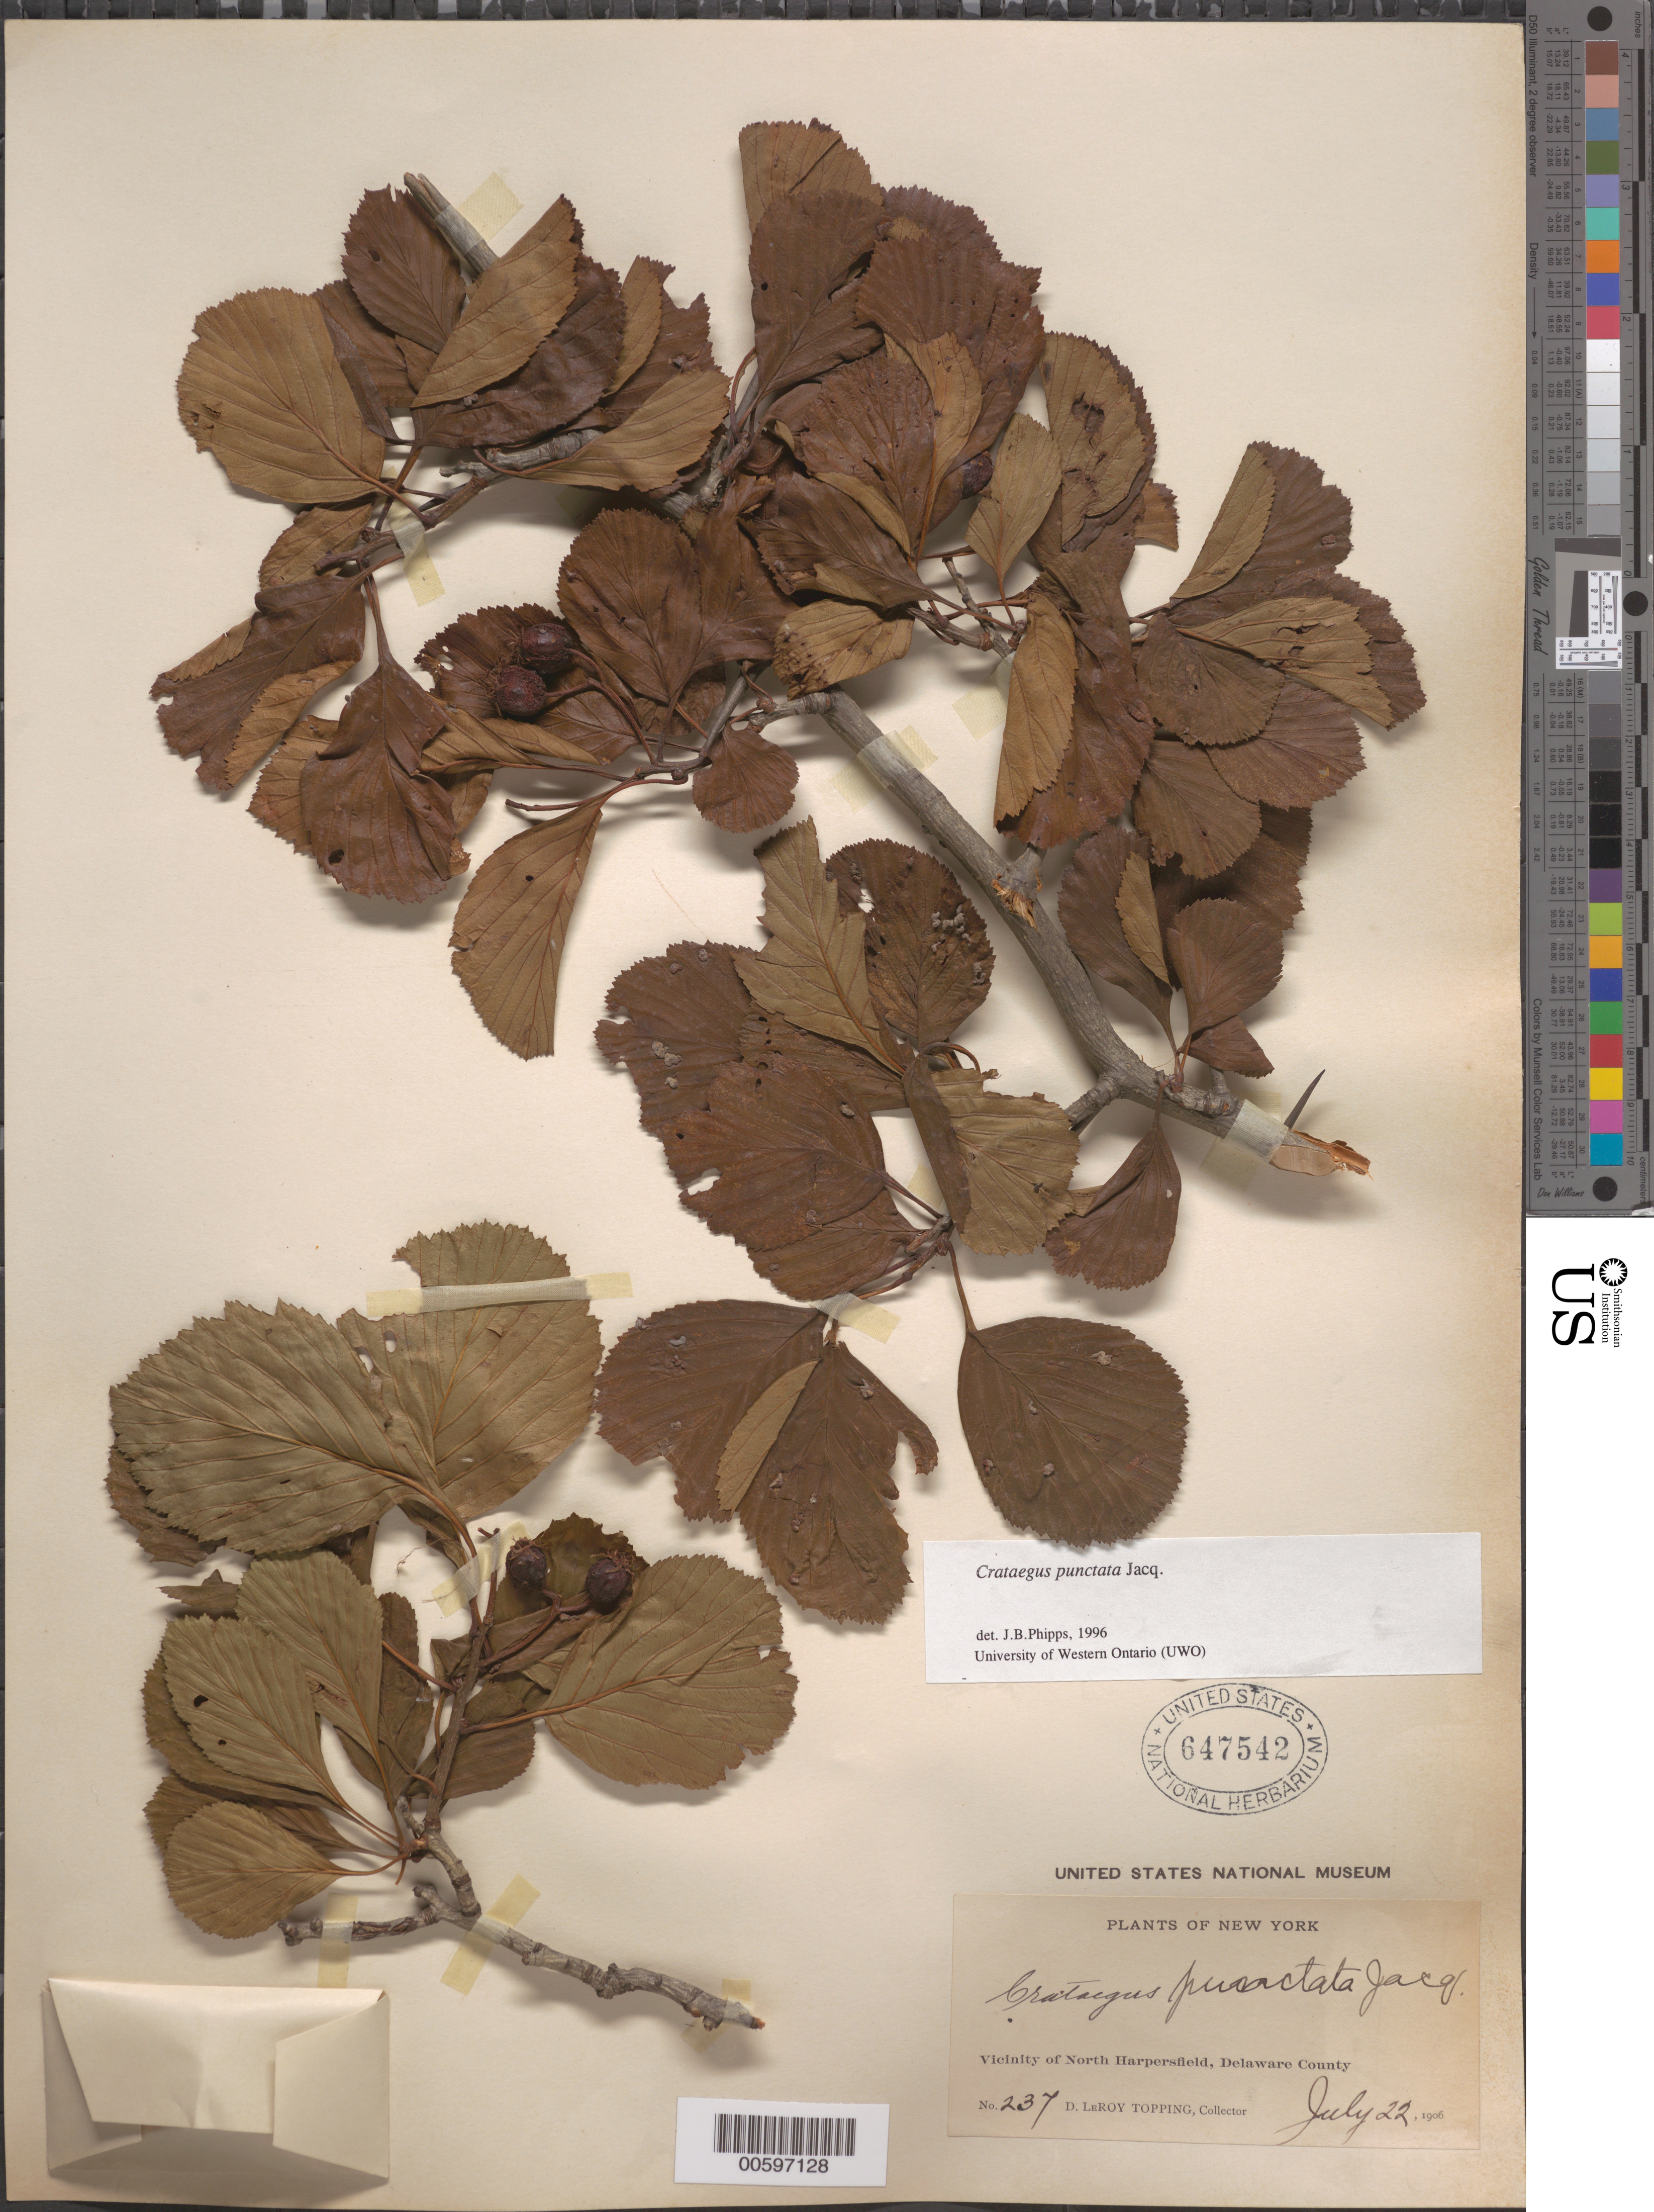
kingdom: Plantae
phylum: Tracheophyta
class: Magnoliopsida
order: Rosales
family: Rosaceae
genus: Crataegus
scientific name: Crataegus punctata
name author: Jacq.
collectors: D. L. Topping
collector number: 237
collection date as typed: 22 Jul 1906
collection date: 1906-07-22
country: United States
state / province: New York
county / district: Delaware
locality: Vicinity of North Harpersfield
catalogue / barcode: US 647542